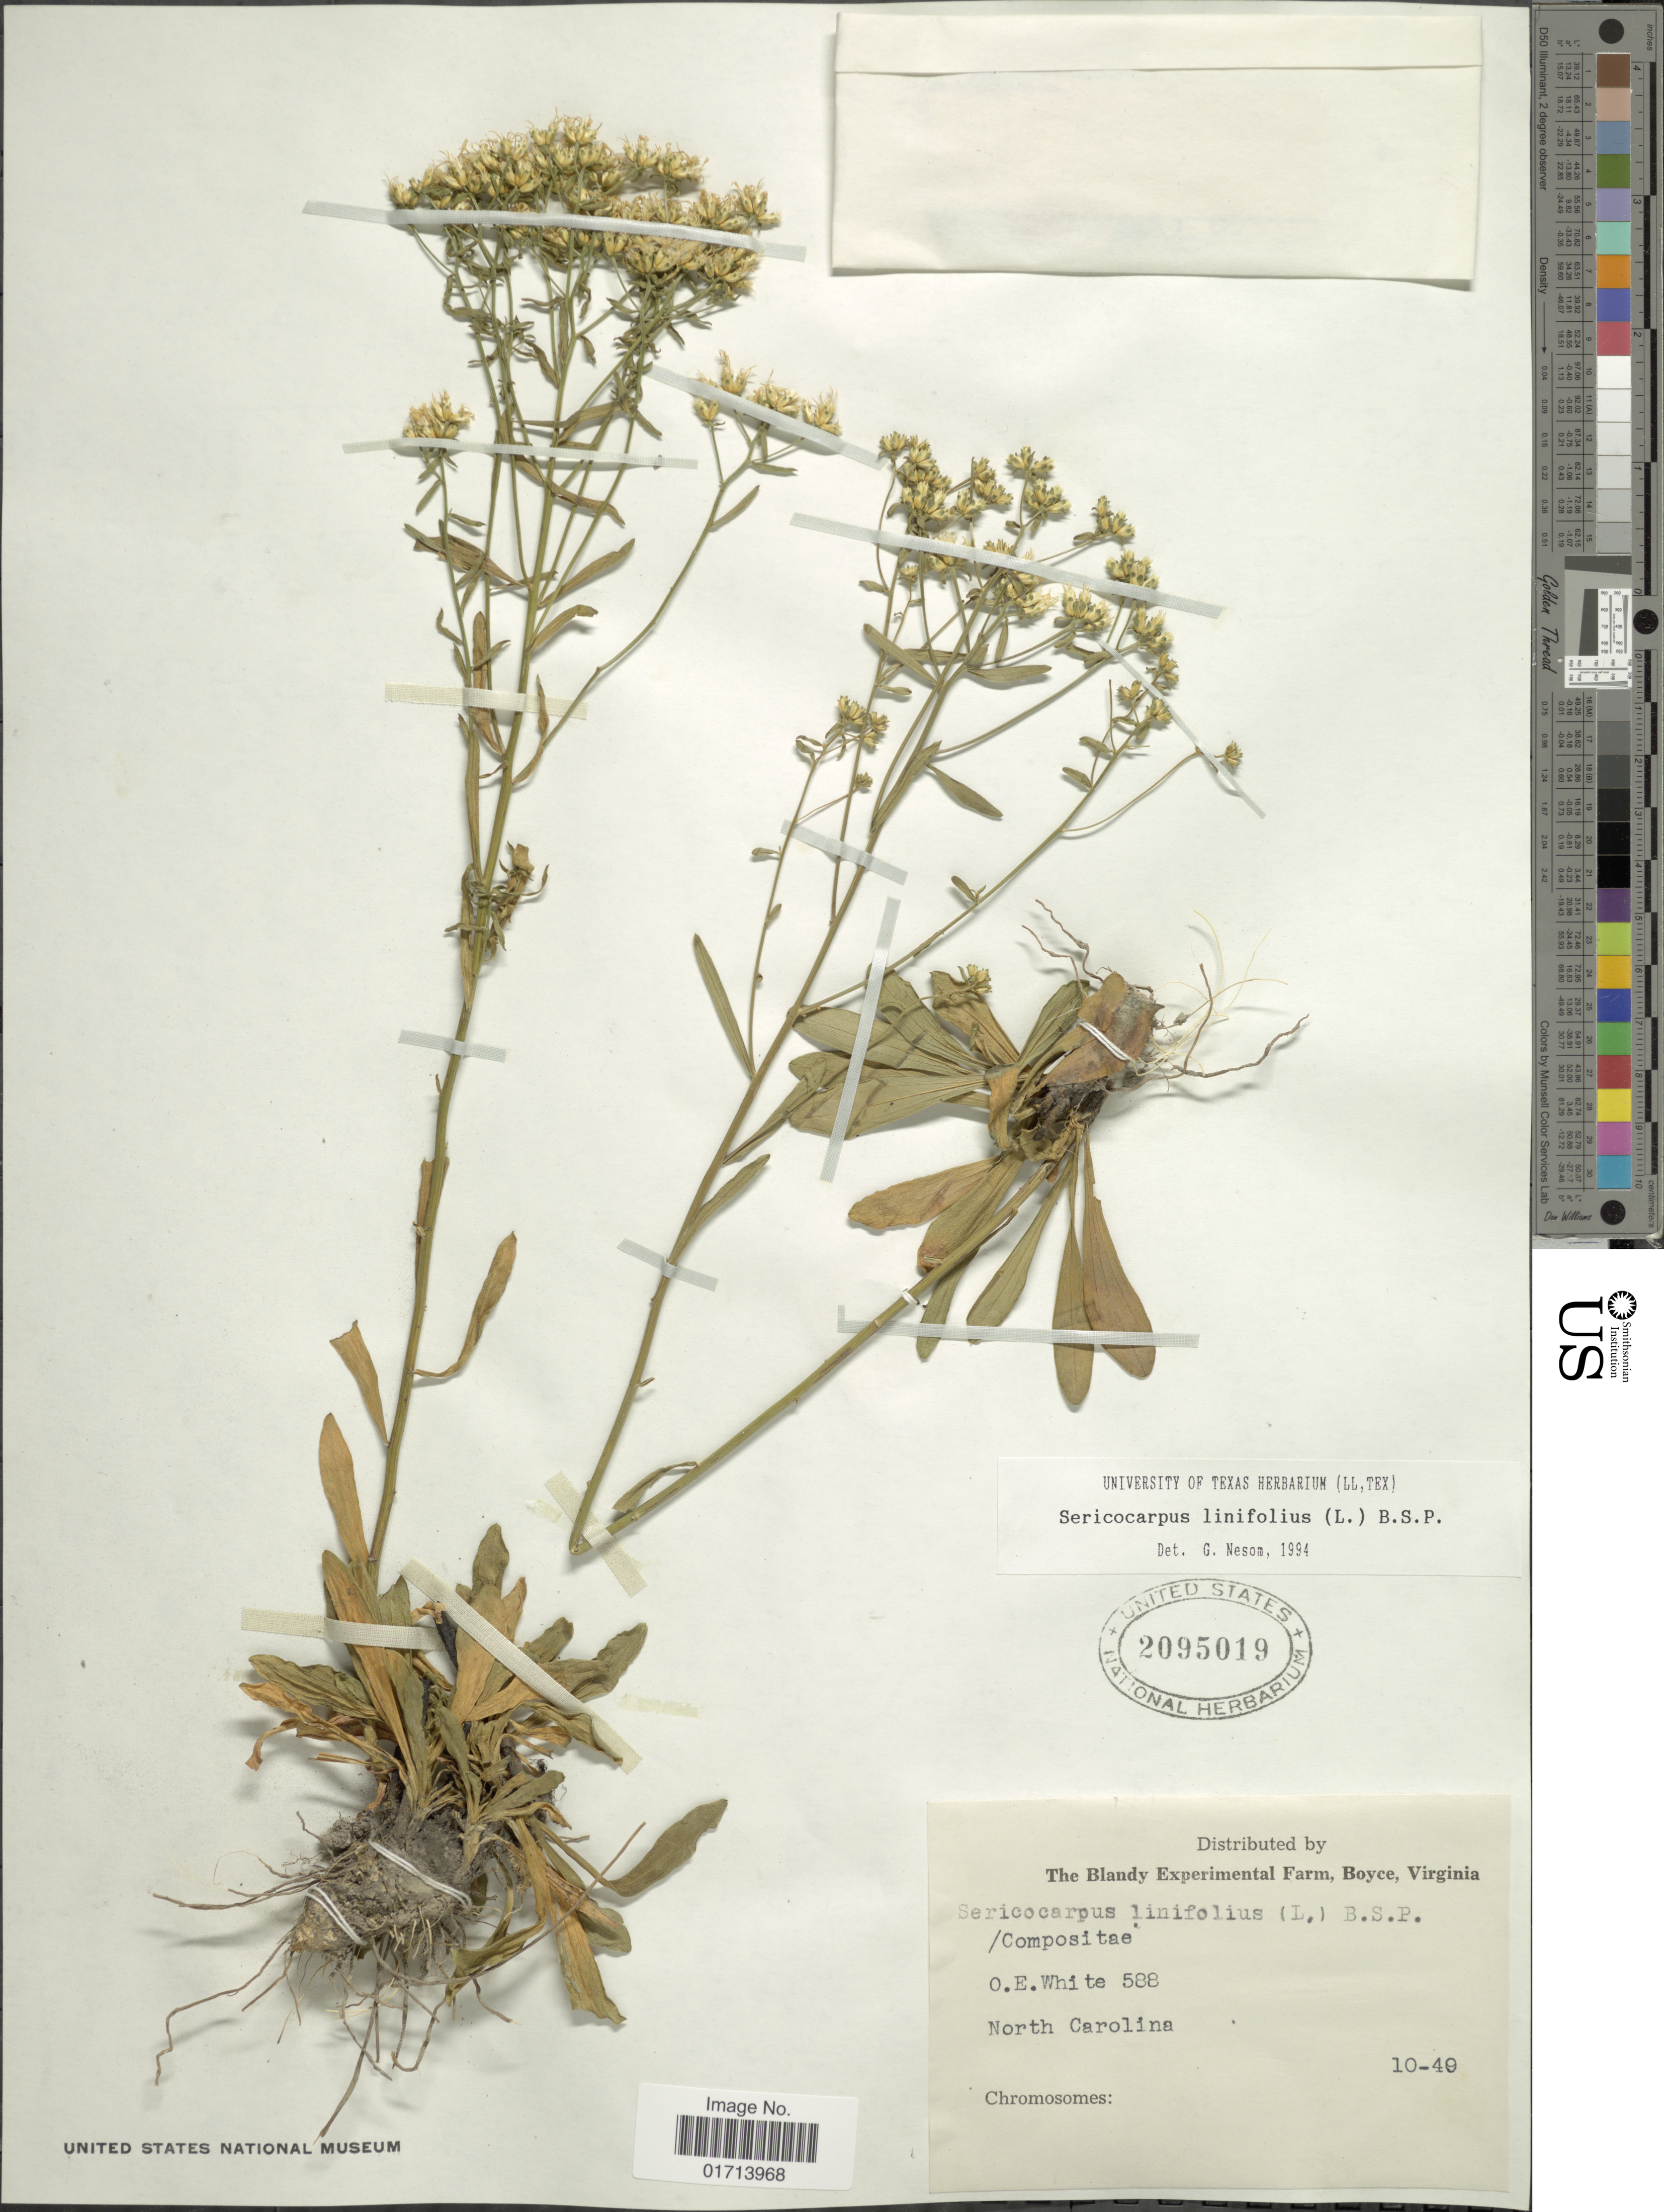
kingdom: Plantae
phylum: Tracheophyta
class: Magnoliopsida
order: Asterales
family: Asteraceae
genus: Sericocarpus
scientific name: Sericocarpus linifolius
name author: (L.) Britton, Stearns & Poggenb.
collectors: O. E. White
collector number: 588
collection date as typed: Transcribed d/m/y: /10/49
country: United States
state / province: North Carolina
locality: North Carolina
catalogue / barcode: US 2095019